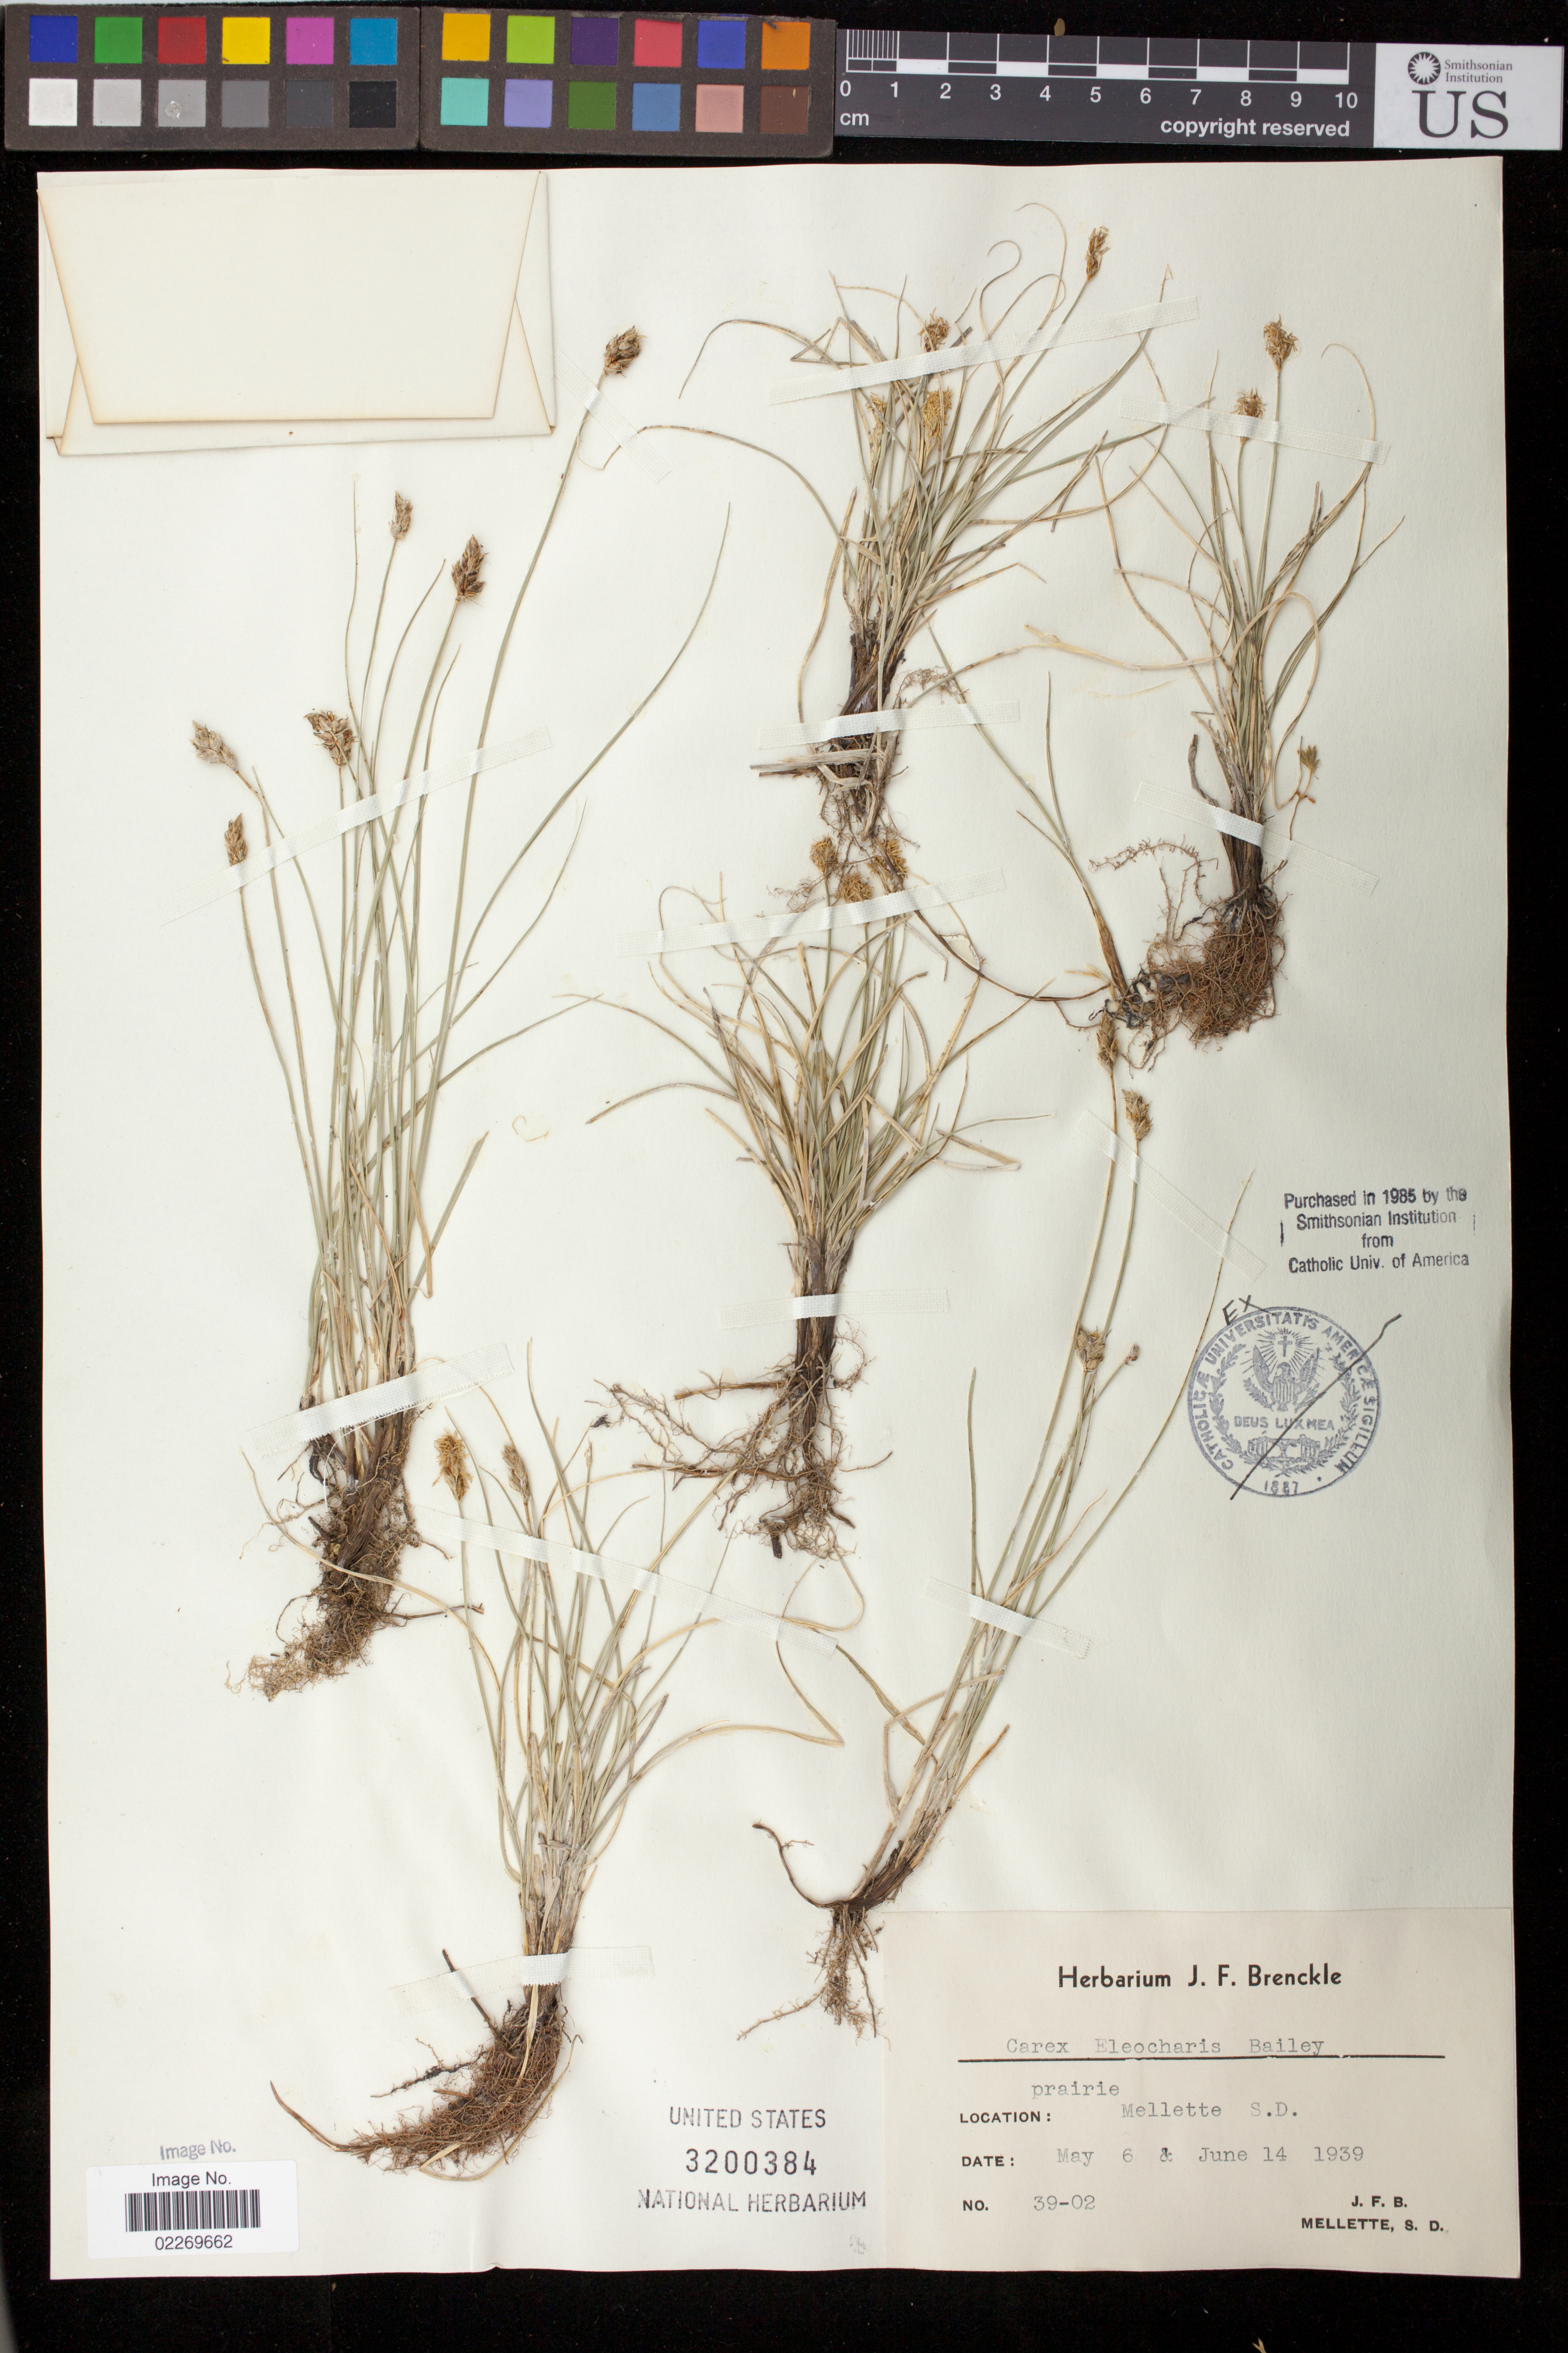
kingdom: Plantae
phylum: Tracheophyta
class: Liliopsida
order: Poales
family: Cyperaceae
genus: Carex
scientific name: Carex eleocharis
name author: L.H. Bailey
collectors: J. Brenckle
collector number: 39-02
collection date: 1939-05-06/1939-06-14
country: United States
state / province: South Dakota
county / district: Mellette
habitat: prairie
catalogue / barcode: US 3200384